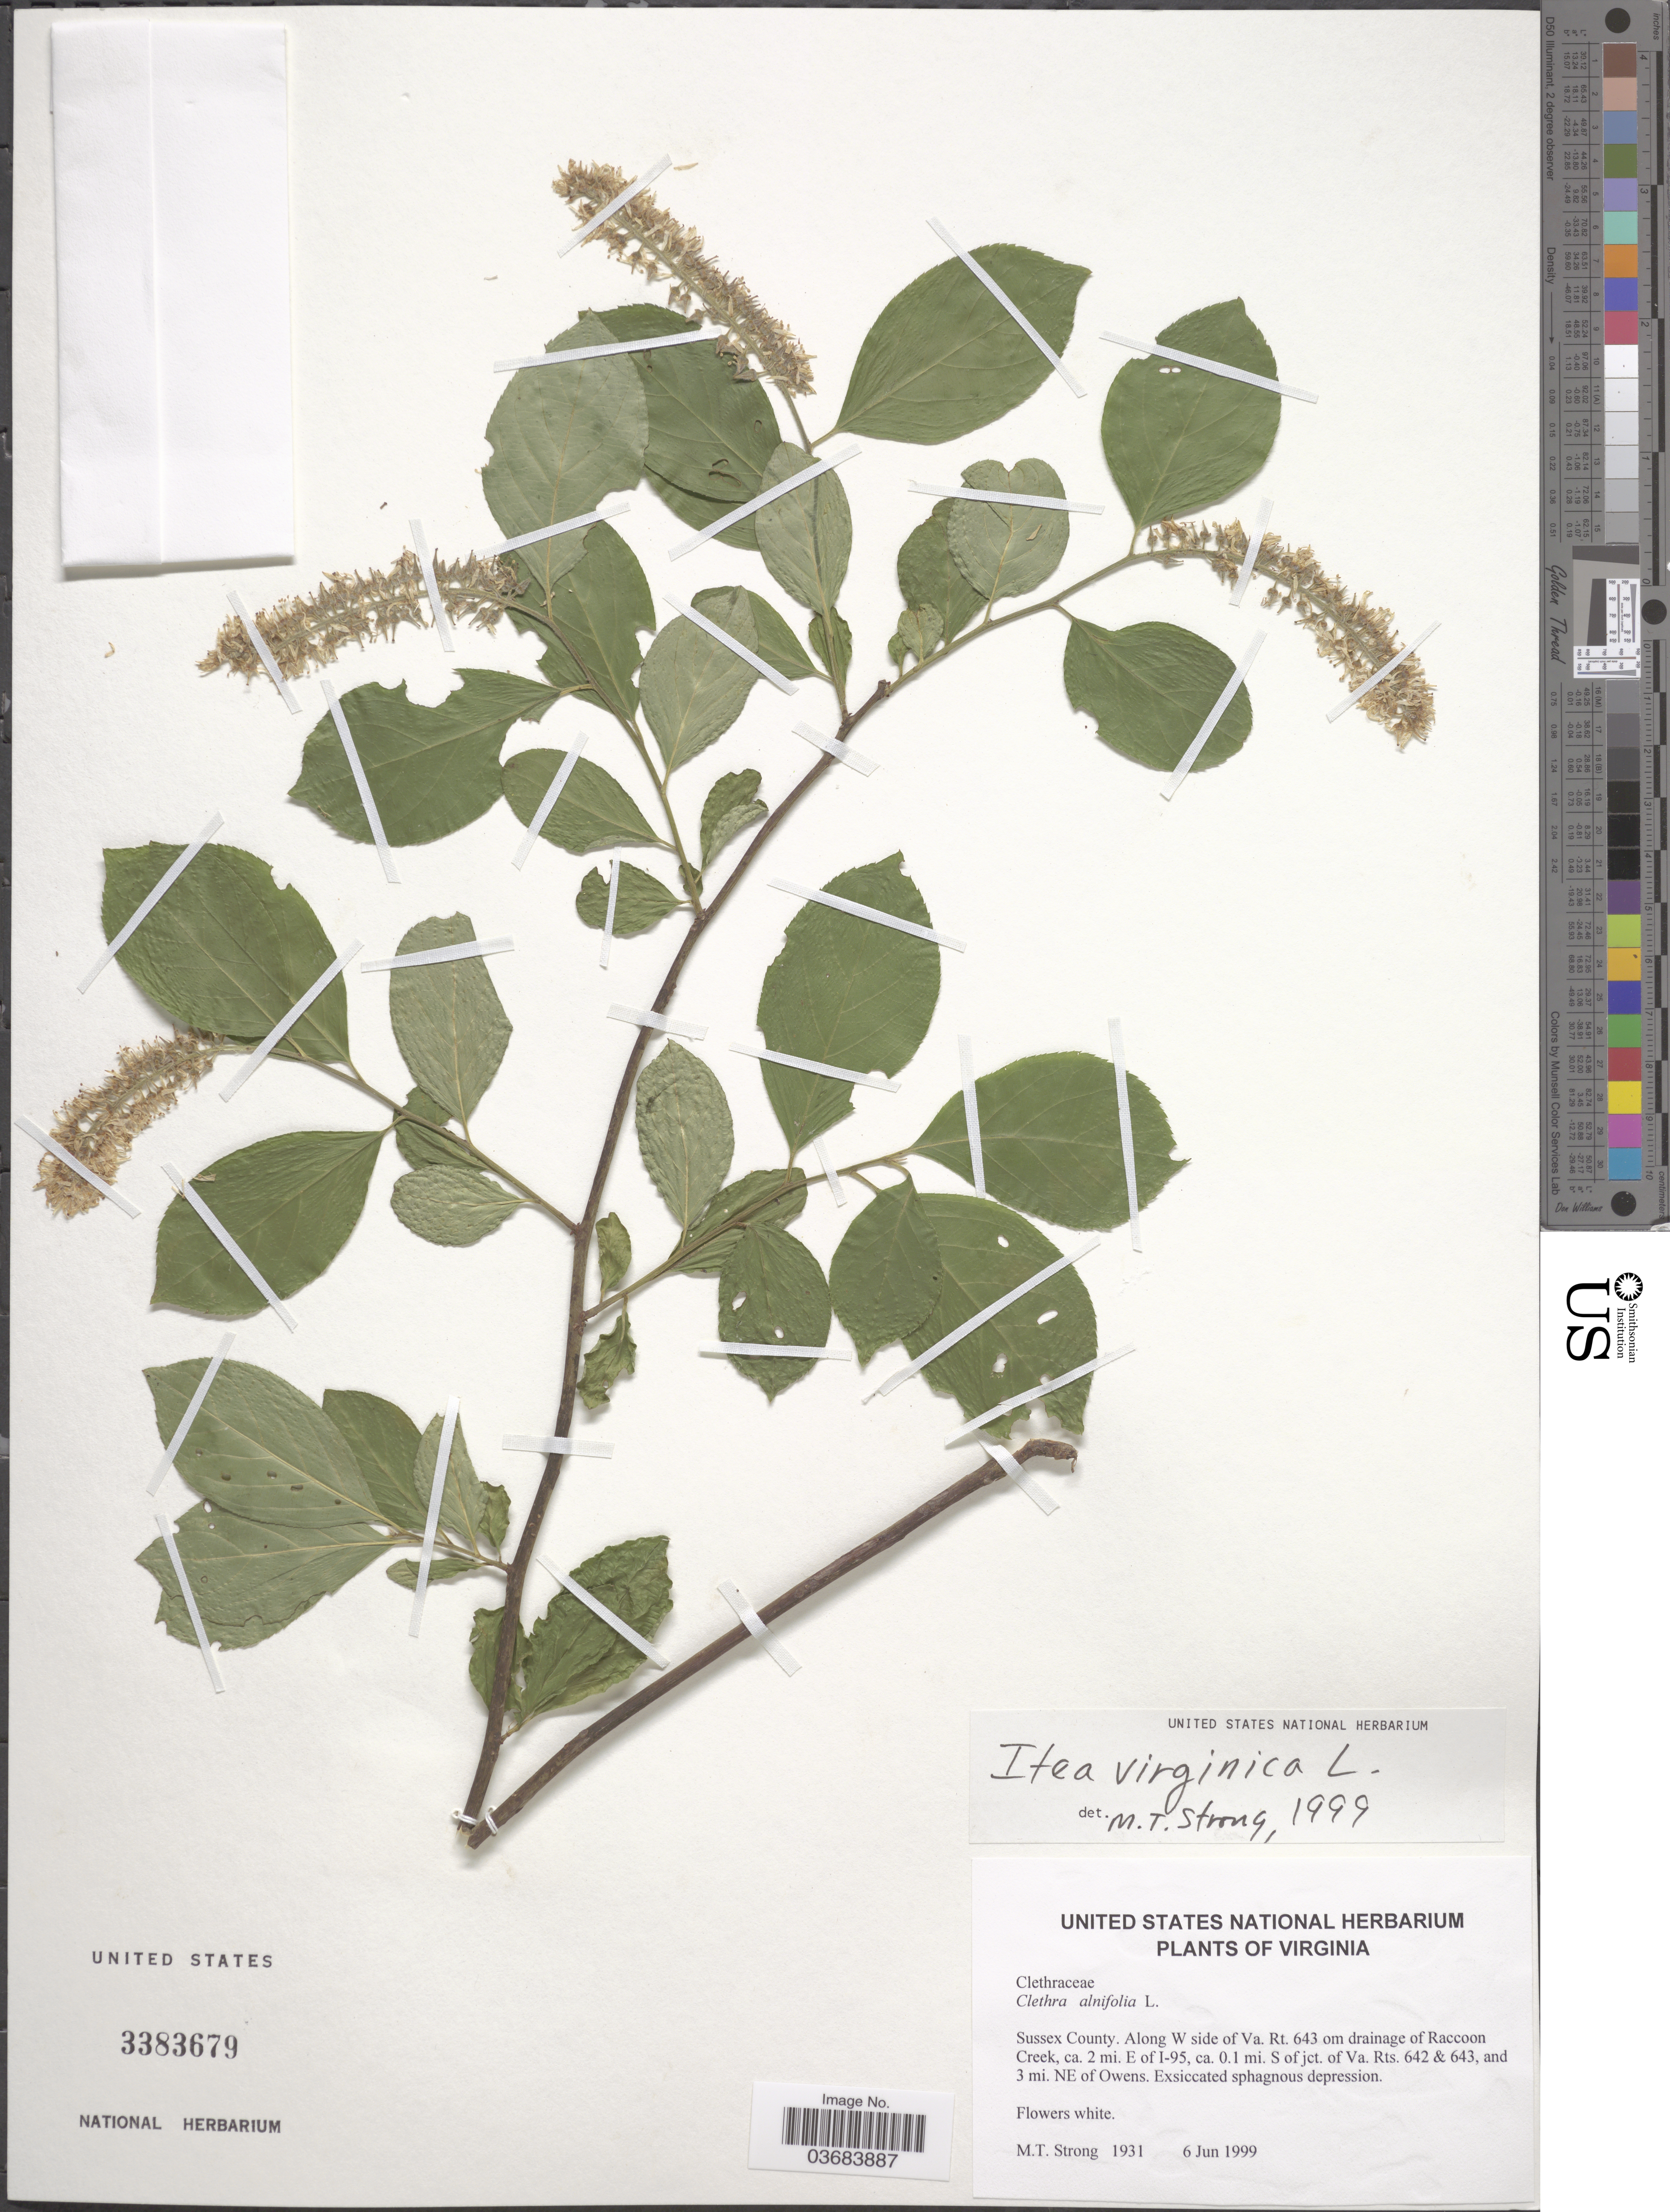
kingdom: Plantae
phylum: Tracheophyta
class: Magnoliopsida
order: Saxifragales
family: Iteaceae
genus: Itea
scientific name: Itea virginica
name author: L.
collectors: M. T. Strong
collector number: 1931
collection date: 1999-06-06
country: United States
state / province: Virginia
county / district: Sussex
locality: Sussex County. Along W side of Va. Rt. 643 om drainage of Raccoon Creek, ca. 2 mi. E of 1-95, ca. 0.1 mi. S of jct. of Va. Rts. 642 & 643, and 3 mi. NE of Owens.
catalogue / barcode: US 3383679